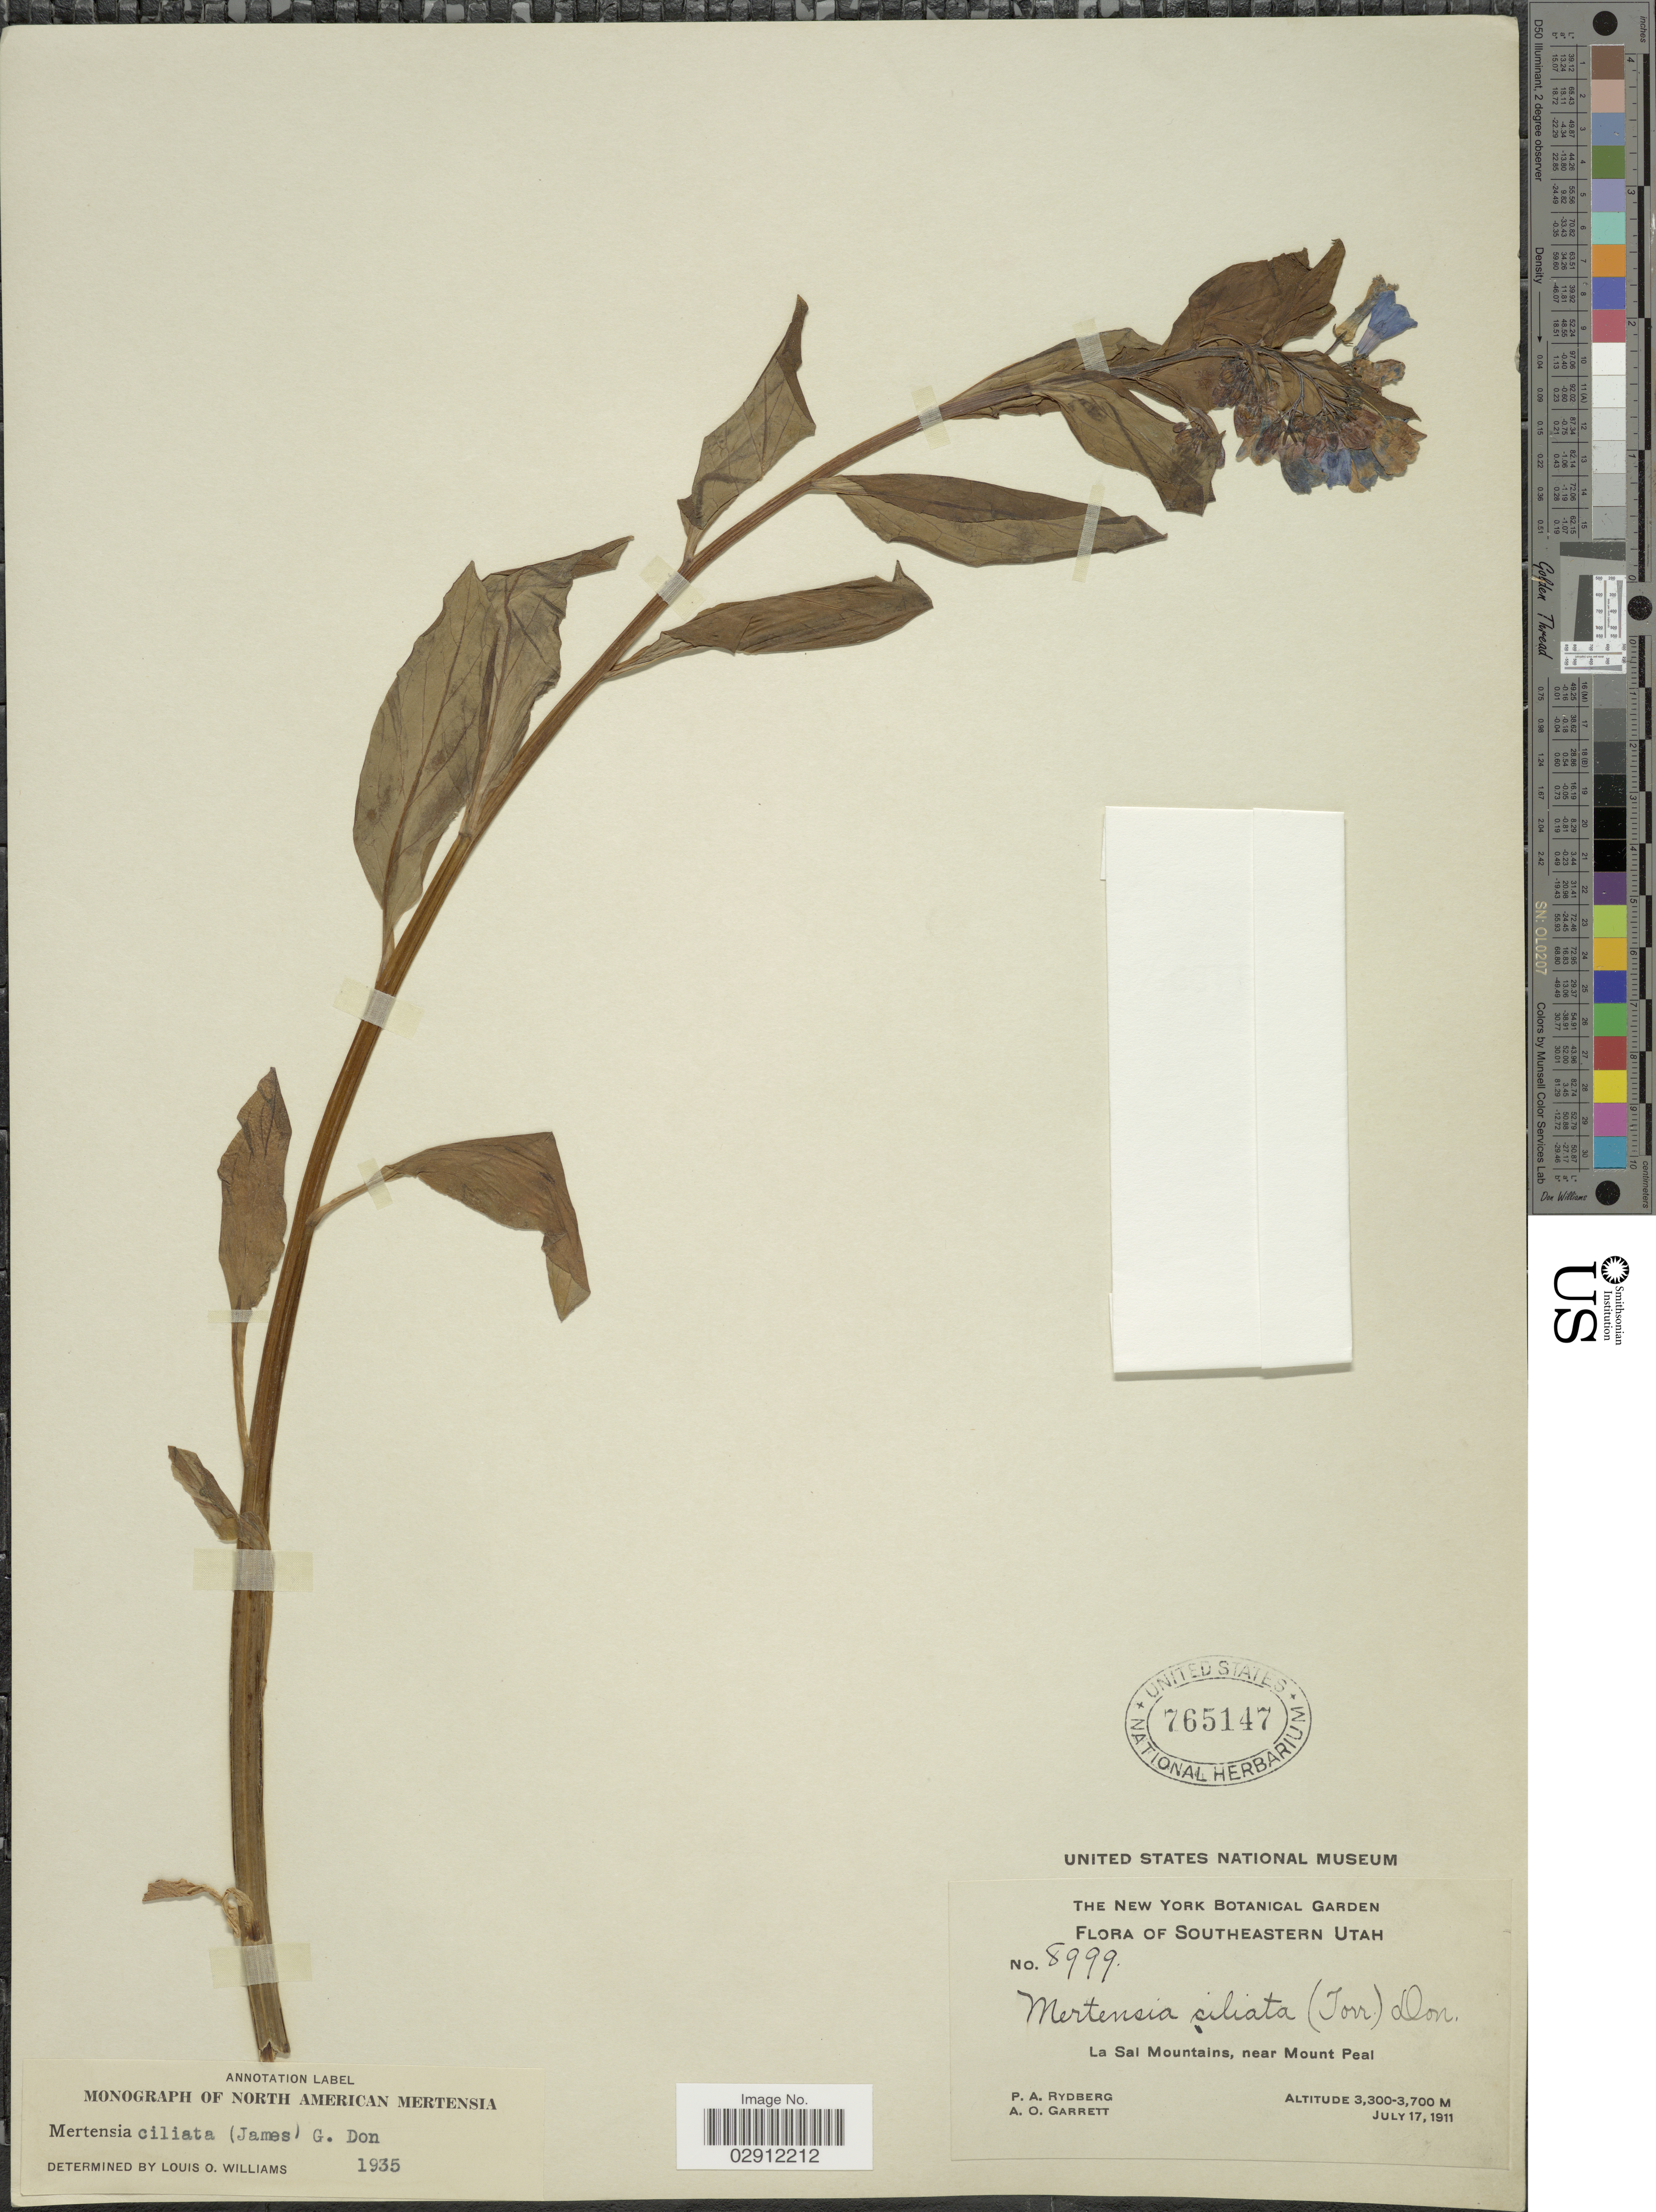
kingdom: Plantae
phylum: Tracheophyta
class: Magnoliopsida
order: Boraginales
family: Boraginaceae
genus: Mertensia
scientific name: Mertensia ciliata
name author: (James) G. Don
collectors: P. A. Rydberg & A. O. Garrett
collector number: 8999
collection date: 1911-07-17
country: United States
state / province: Utah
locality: Southeastern Utah. La Sal Mountains, near Mount Peal.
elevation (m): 3300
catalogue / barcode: US 765147